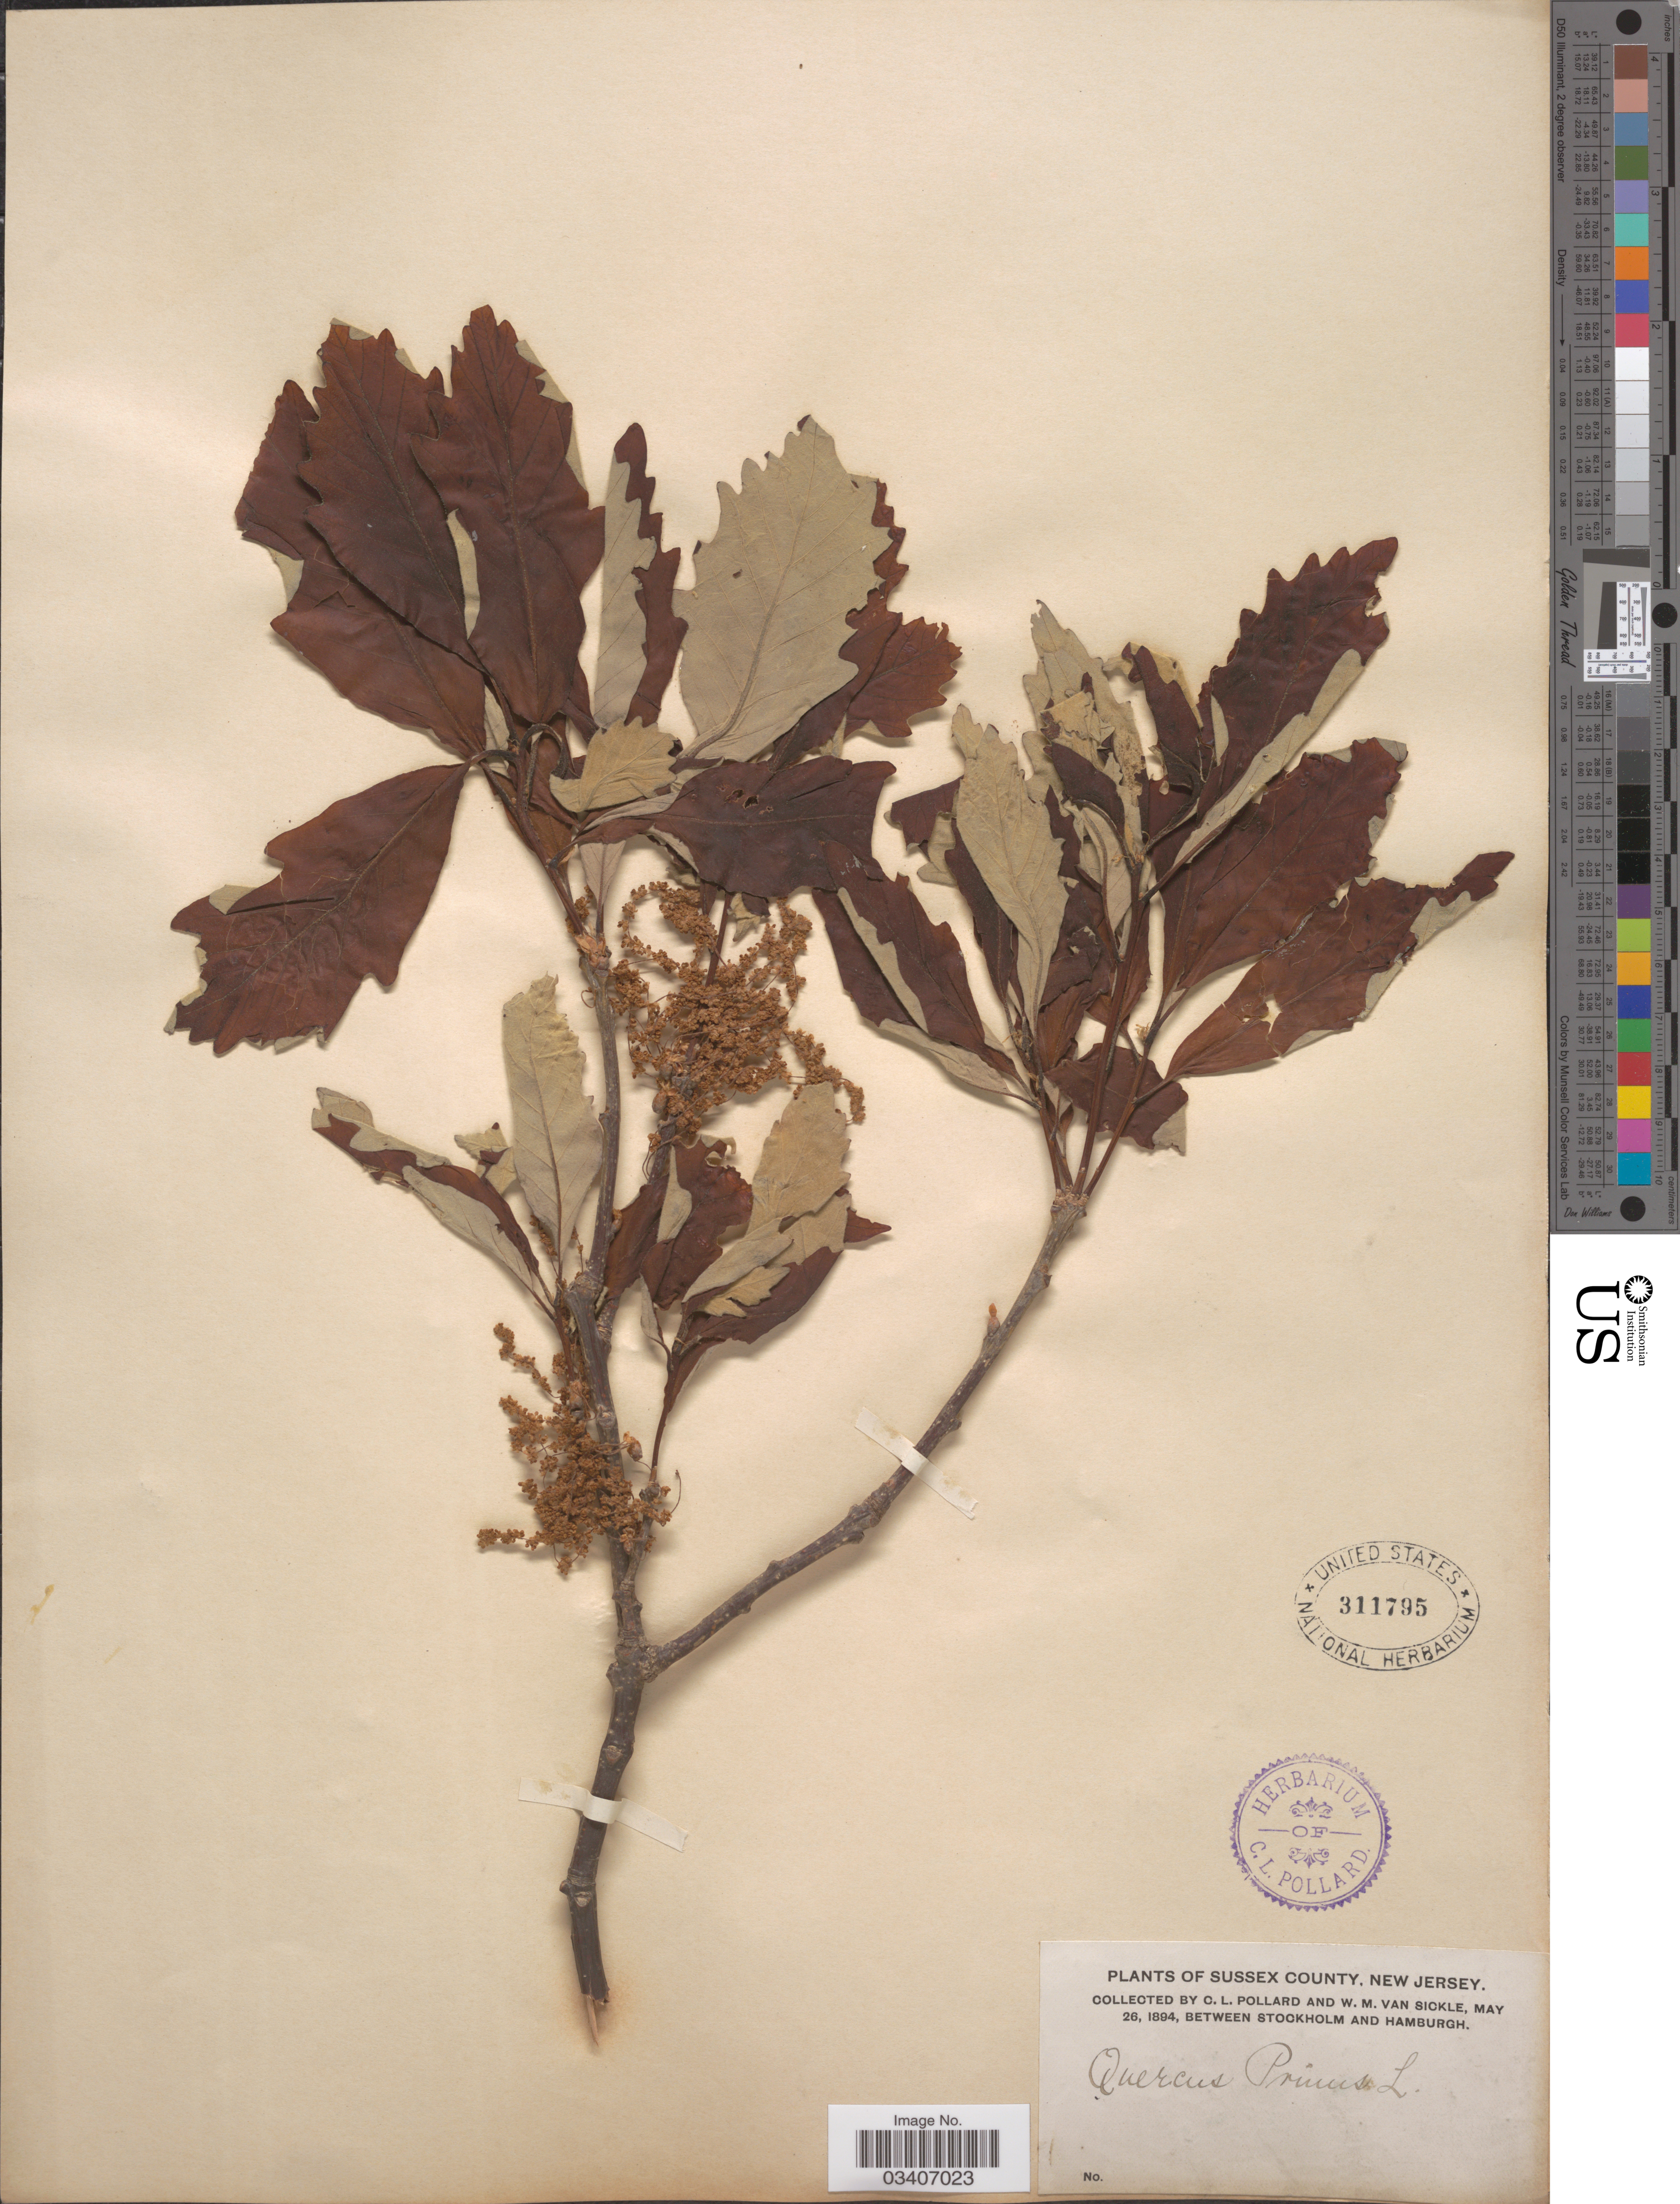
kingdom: Plantae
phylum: Tracheophyta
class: Magnoliopsida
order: Fagales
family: Fagaceae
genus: Quercus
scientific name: Quercus montana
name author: Willd.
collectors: C. L. Pollard & W. M. Van Sickle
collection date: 1894-05-26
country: United States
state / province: New Jersey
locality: Sussex County. Between Stockholm and Hamburgh.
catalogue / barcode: US 311795